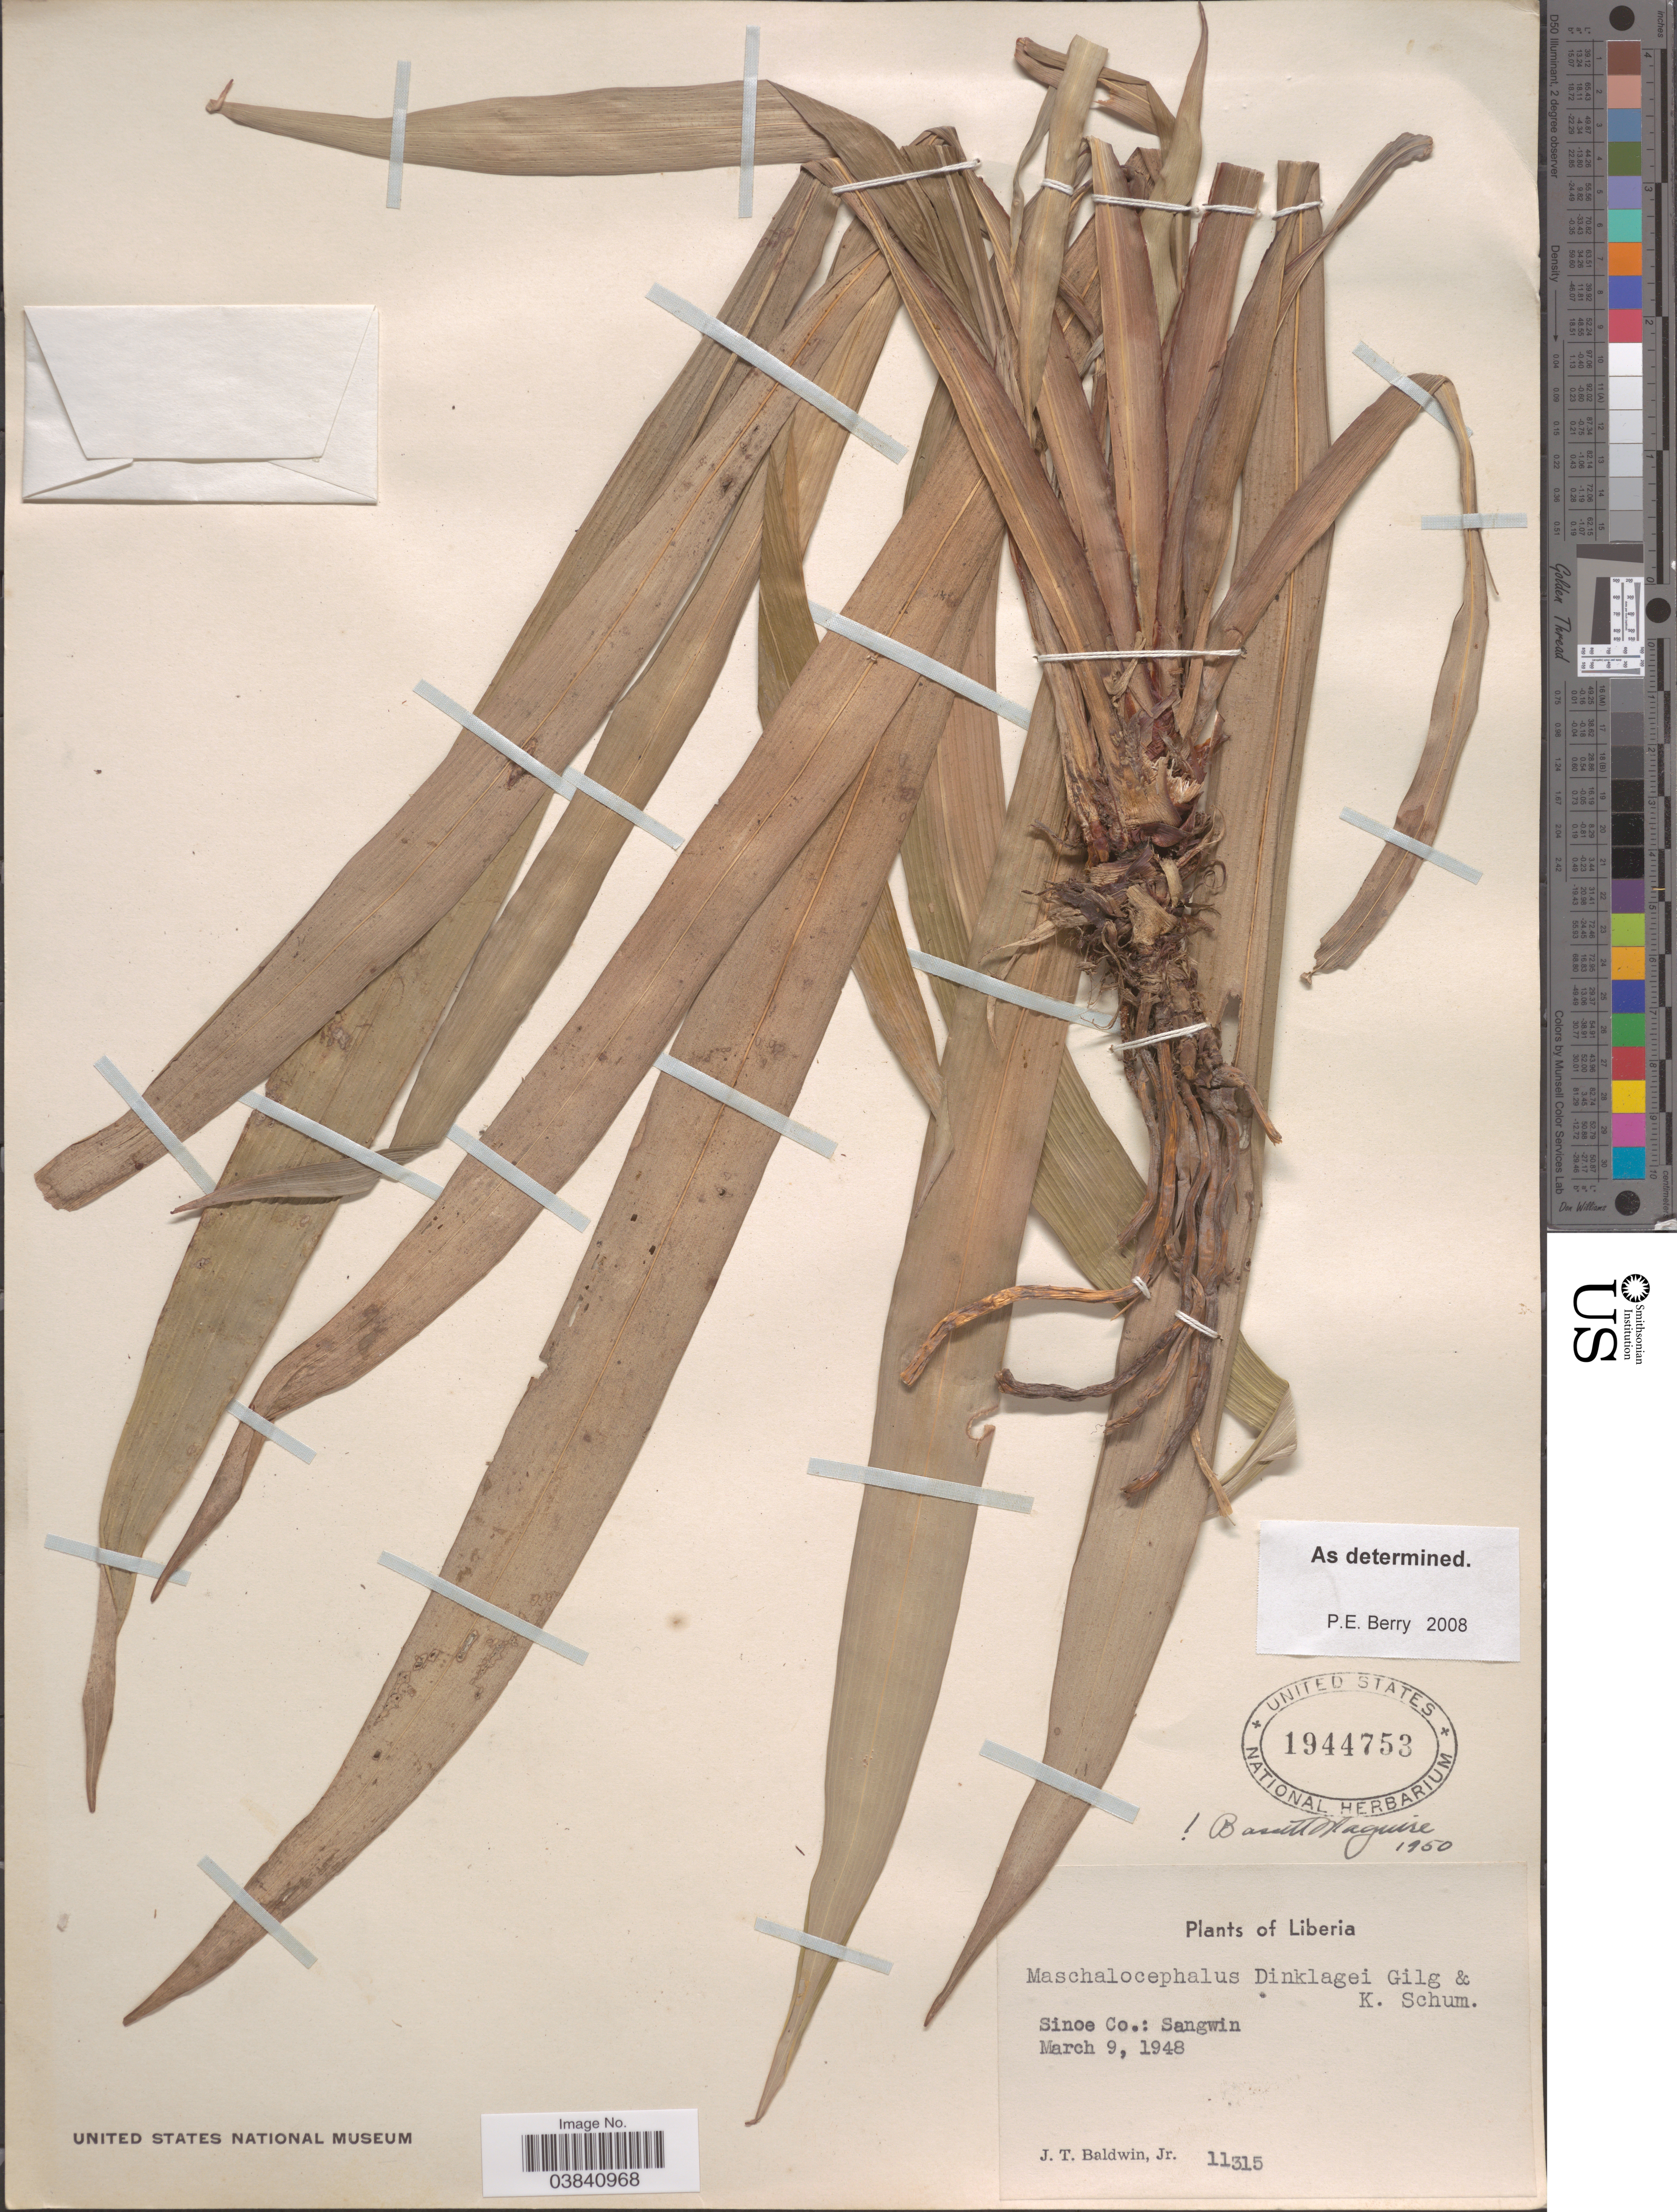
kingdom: Plantae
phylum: Tracheophyta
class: Liliopsida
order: Poales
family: Rapateaceae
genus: Maschalocephalus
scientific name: Maschalocephalus dinklagei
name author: Gilg & K. Schum.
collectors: J. T. Baldwin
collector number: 11315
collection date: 1948-03-09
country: Liberia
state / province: Sinoe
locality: Sinoe Co.: Sangwin.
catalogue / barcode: US 1944753